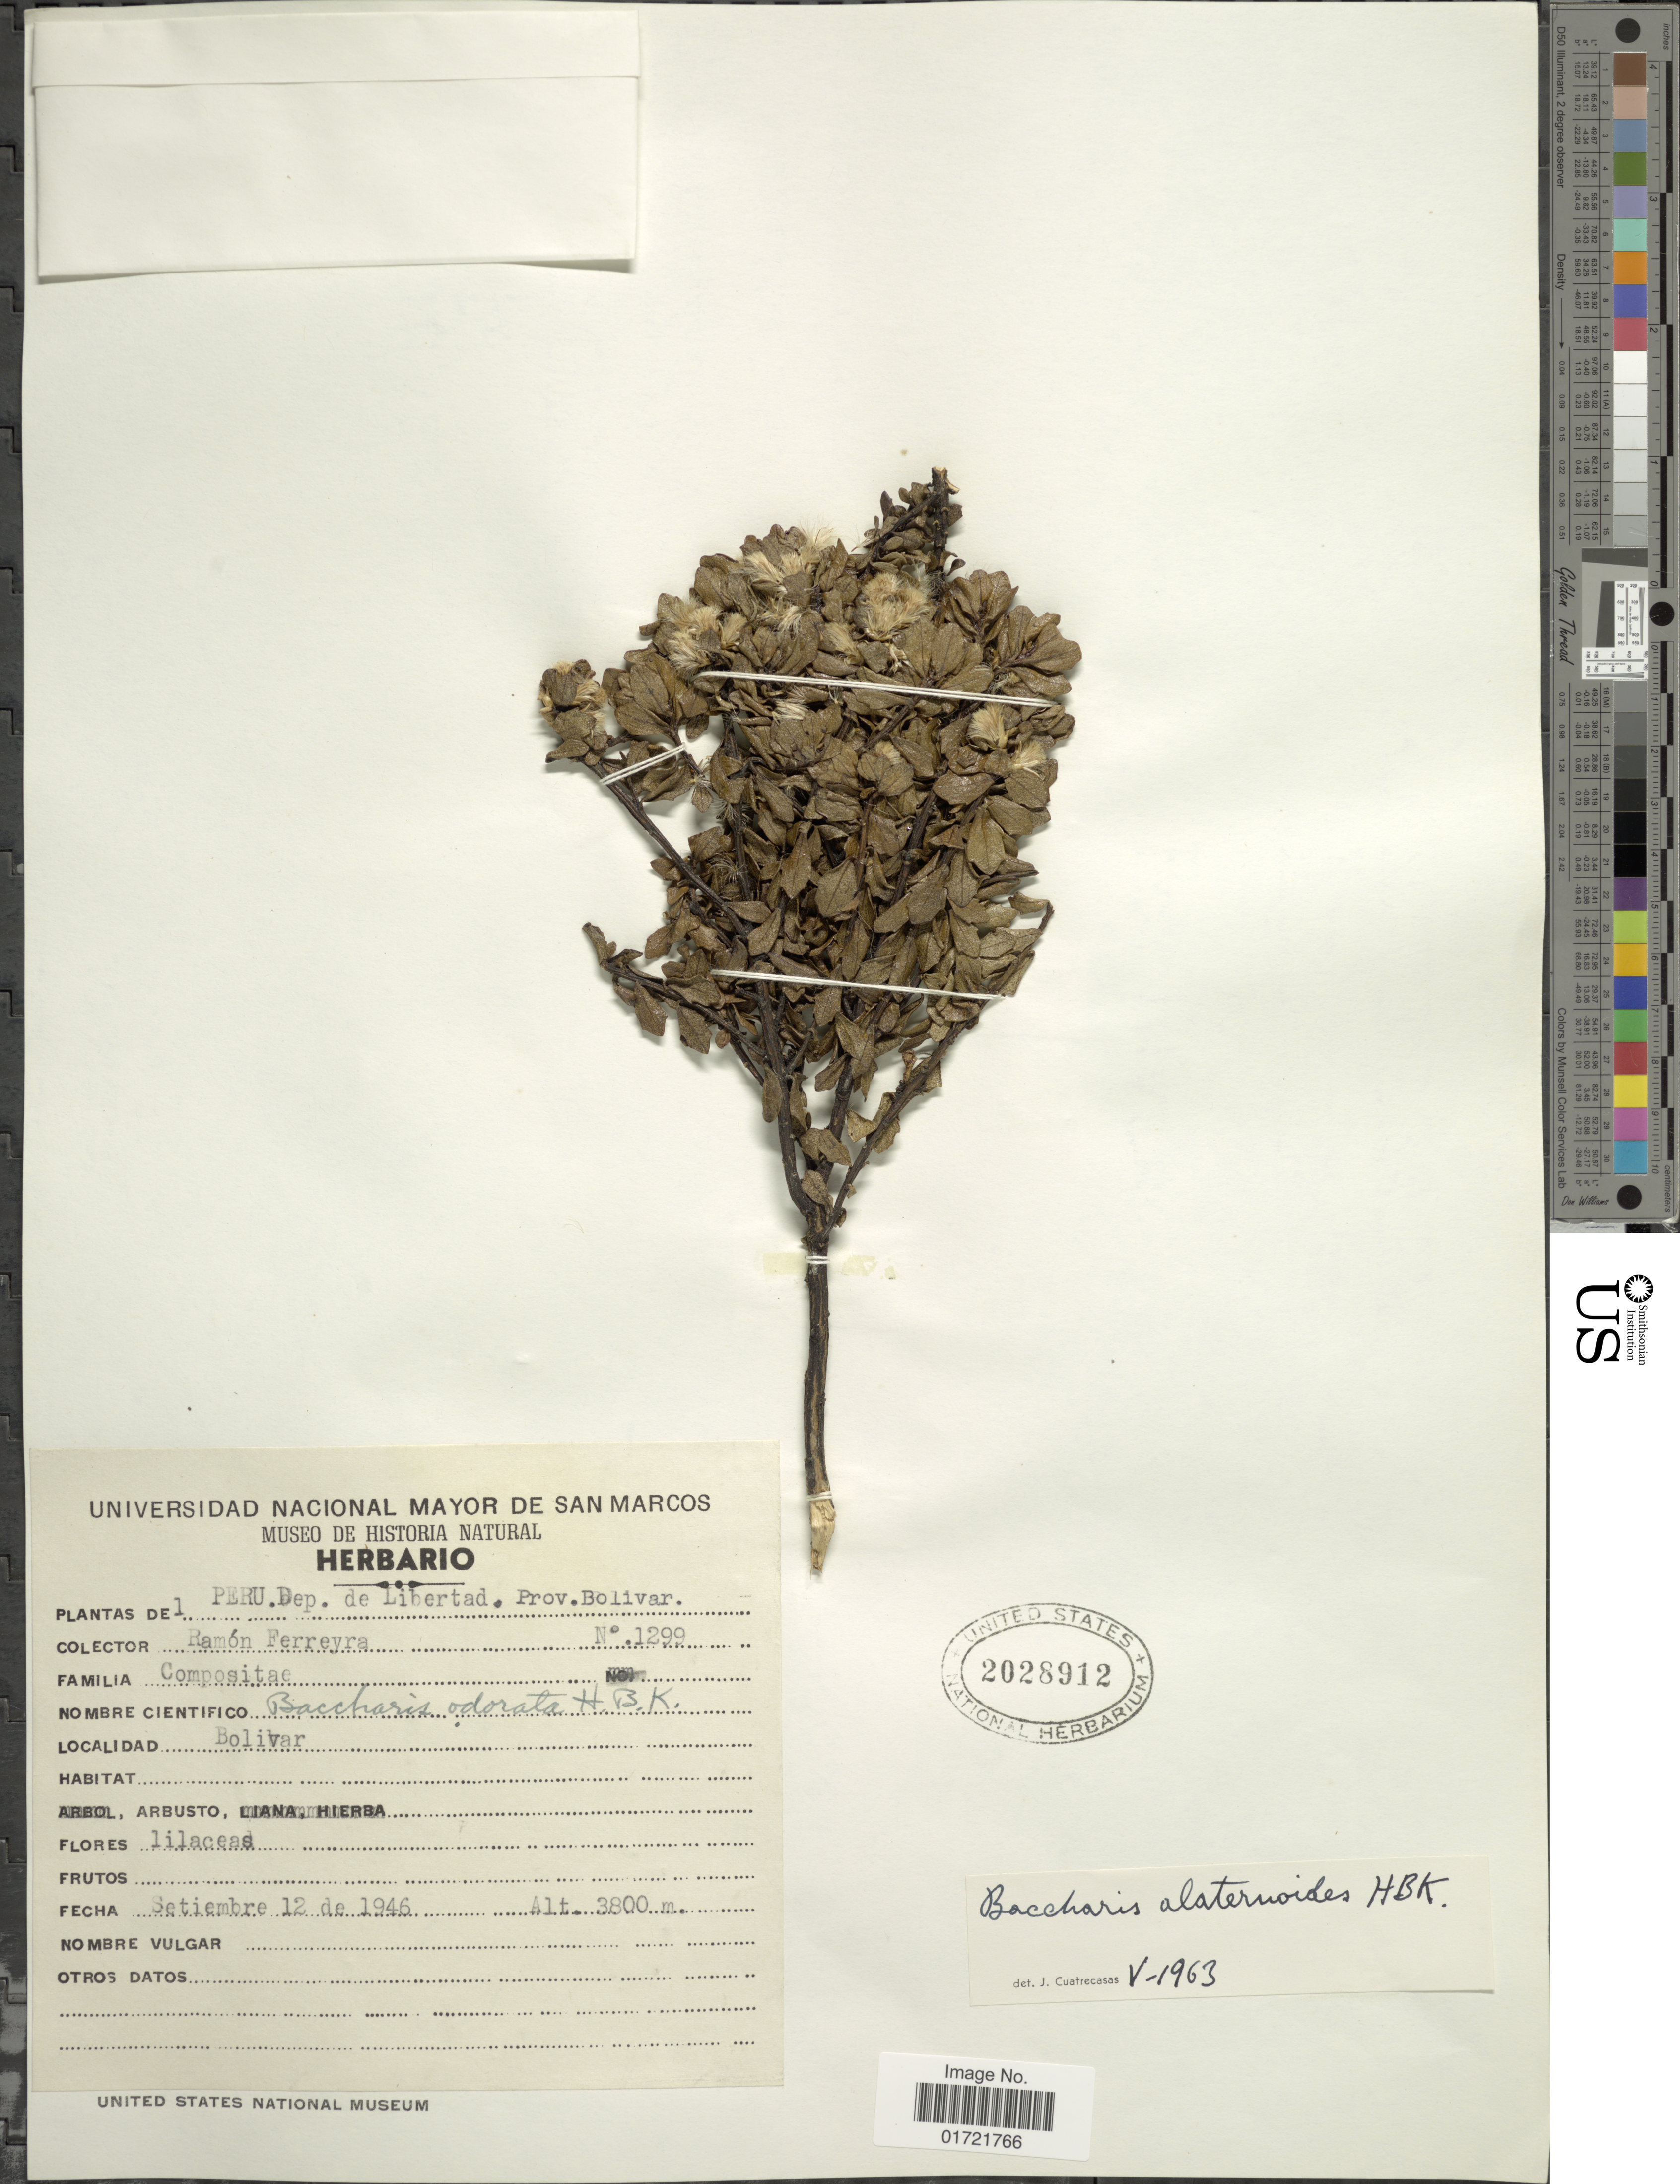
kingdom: Plantae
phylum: Tracheophyta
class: Magnoliopsida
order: Asterales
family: Asteraceae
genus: Baccharis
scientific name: Baccharis alaternoides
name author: Kunth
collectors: R. A. Ferreyra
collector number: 1299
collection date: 1946-09-12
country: Peru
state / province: La Libertad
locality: Dep. de Libertad, Prov. Bolovar, Bolivar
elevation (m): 3800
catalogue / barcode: US 2028912